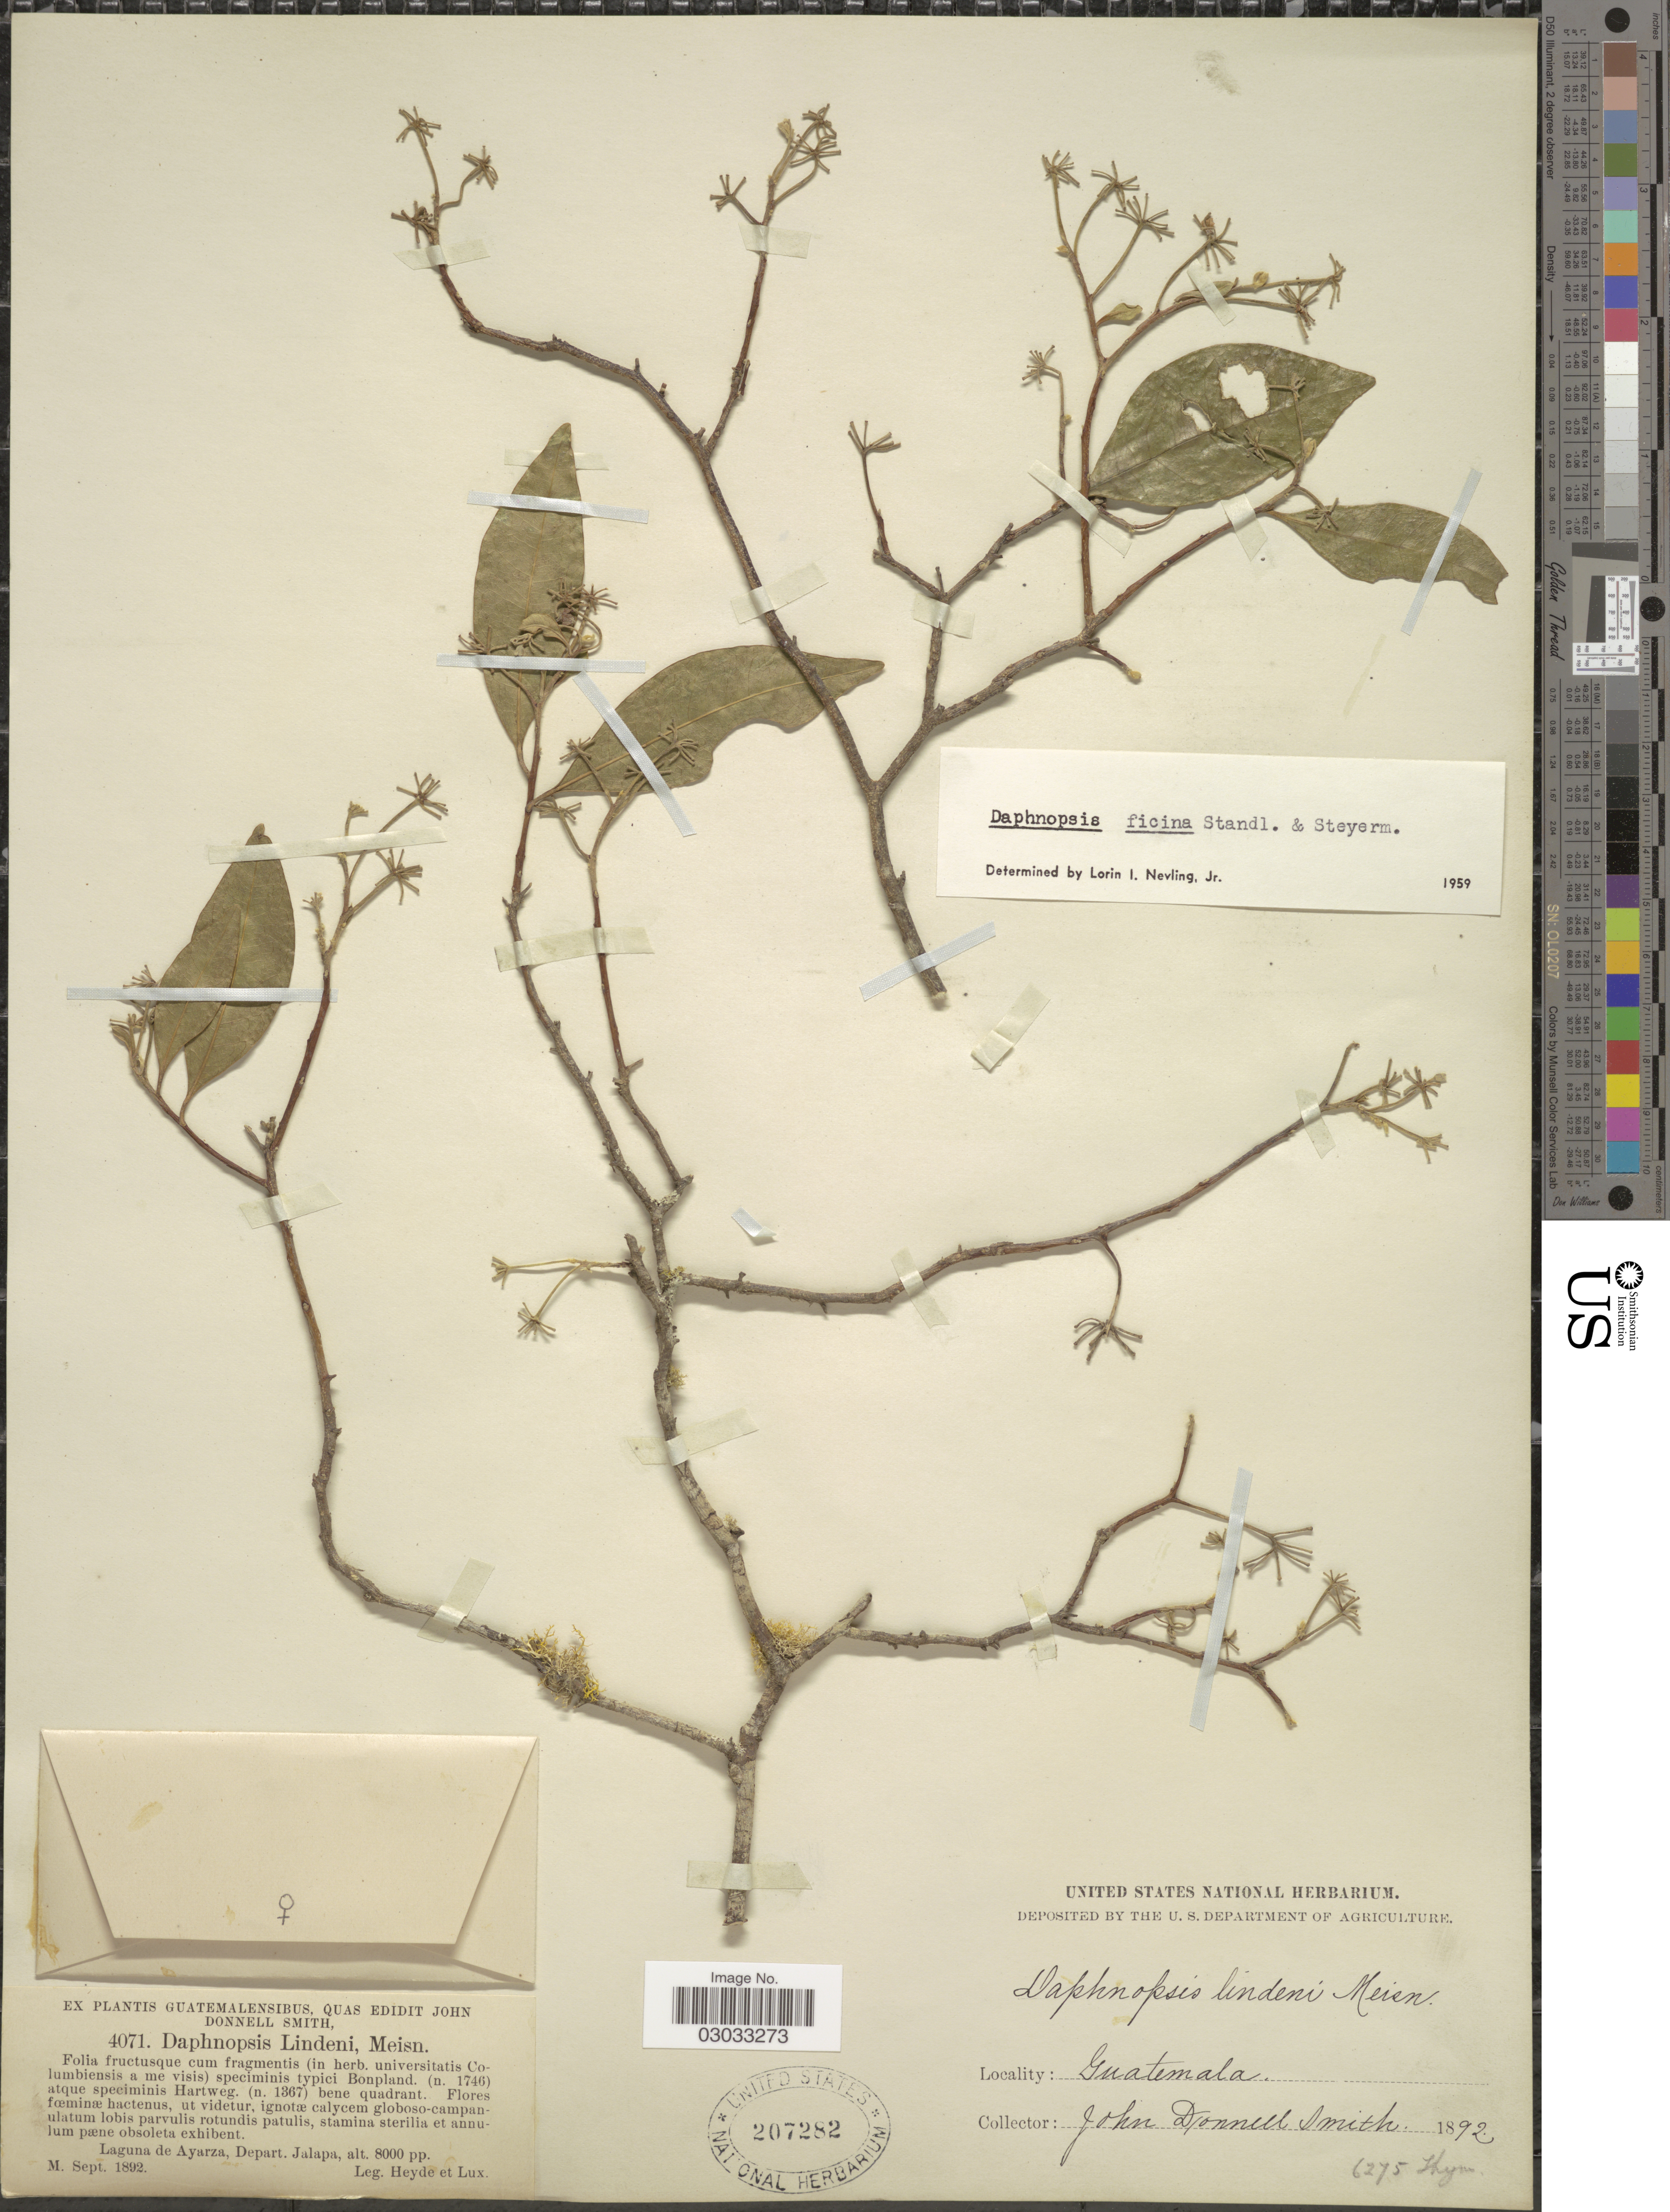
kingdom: Plantae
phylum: Tracheophyta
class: Magnoliopsida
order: Malvales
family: Thymelaeaceae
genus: Daphnopsis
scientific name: Daphnopsis ficina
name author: Standl. & Steyerm.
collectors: Heyde & Lux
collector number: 4071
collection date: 1892-09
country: Guatemala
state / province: Jalapa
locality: Laguna de Ayarza, Depart. Jalapa.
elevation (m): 2438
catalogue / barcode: US 207282